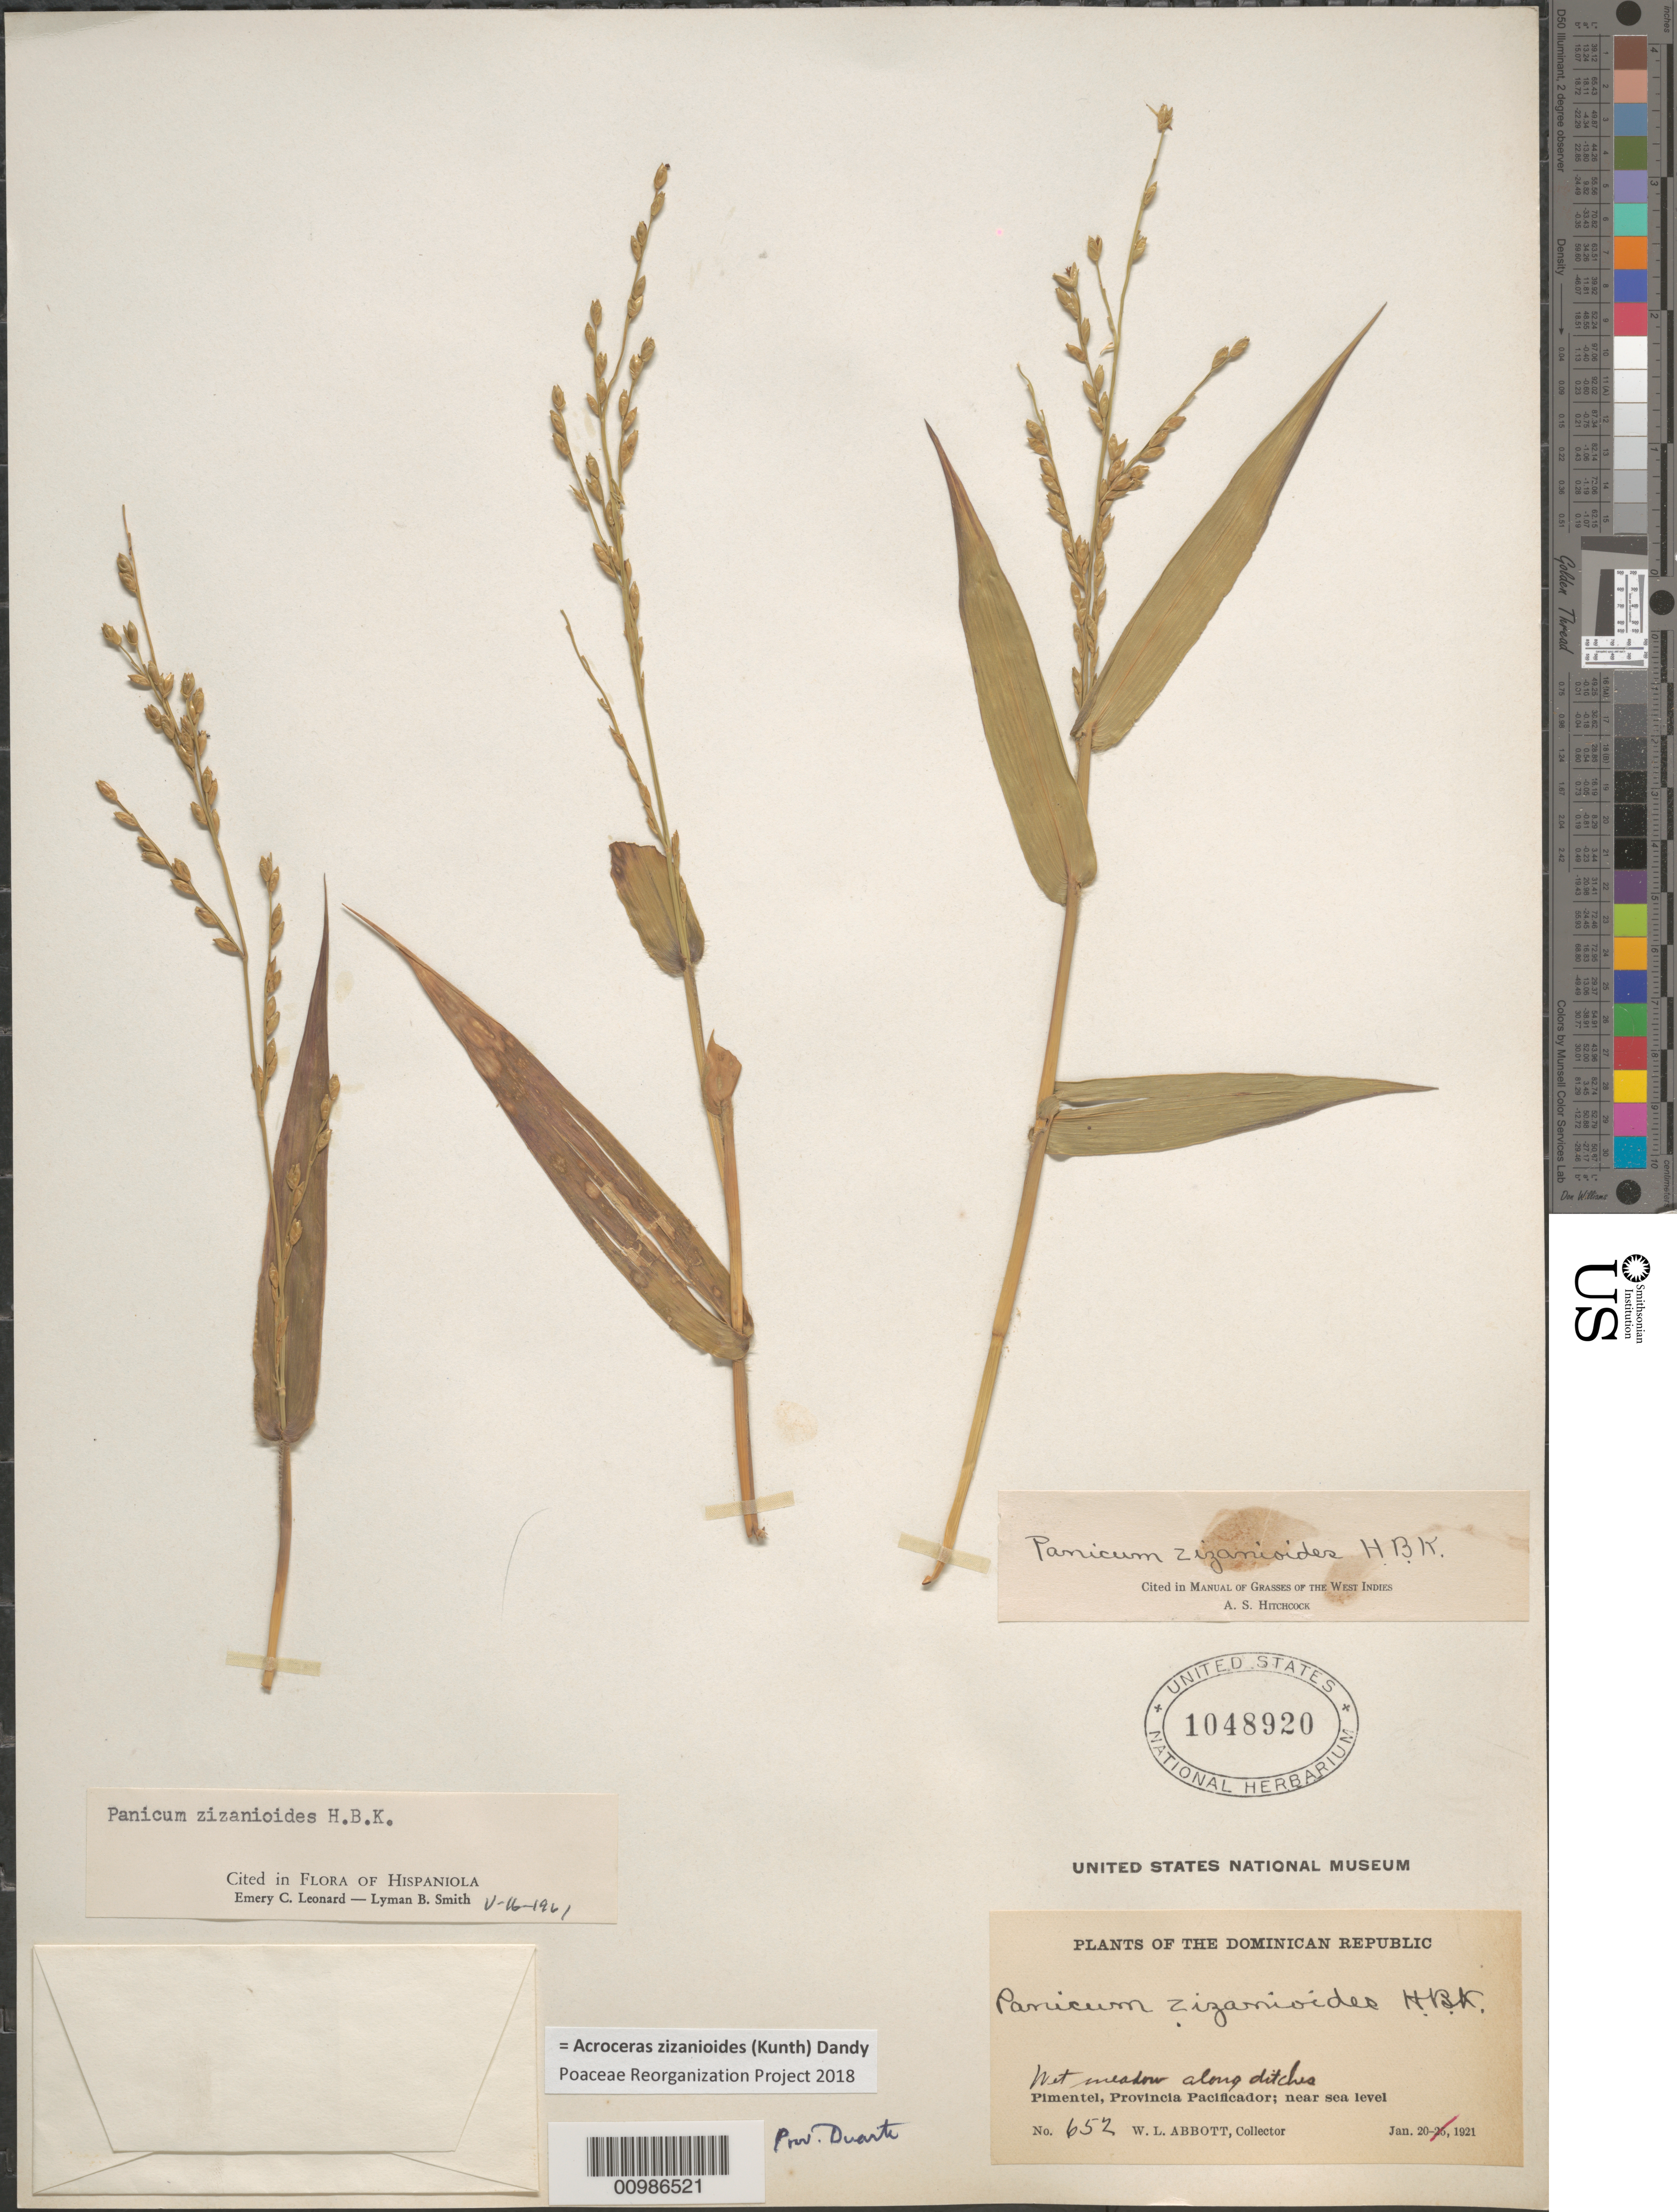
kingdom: Plantae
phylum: Tracheophyta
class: Liliopsida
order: Poales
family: Poaceae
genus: Acroceras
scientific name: Acroceras zizanioides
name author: (Kunth) Dandy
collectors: W. L. Abbott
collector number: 652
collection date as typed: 20 Jan 1921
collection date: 1921-01-20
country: Dominican Republic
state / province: El Seibo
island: Hispaniola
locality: Pimentel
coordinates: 0 N, 0 E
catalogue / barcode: US 1048920